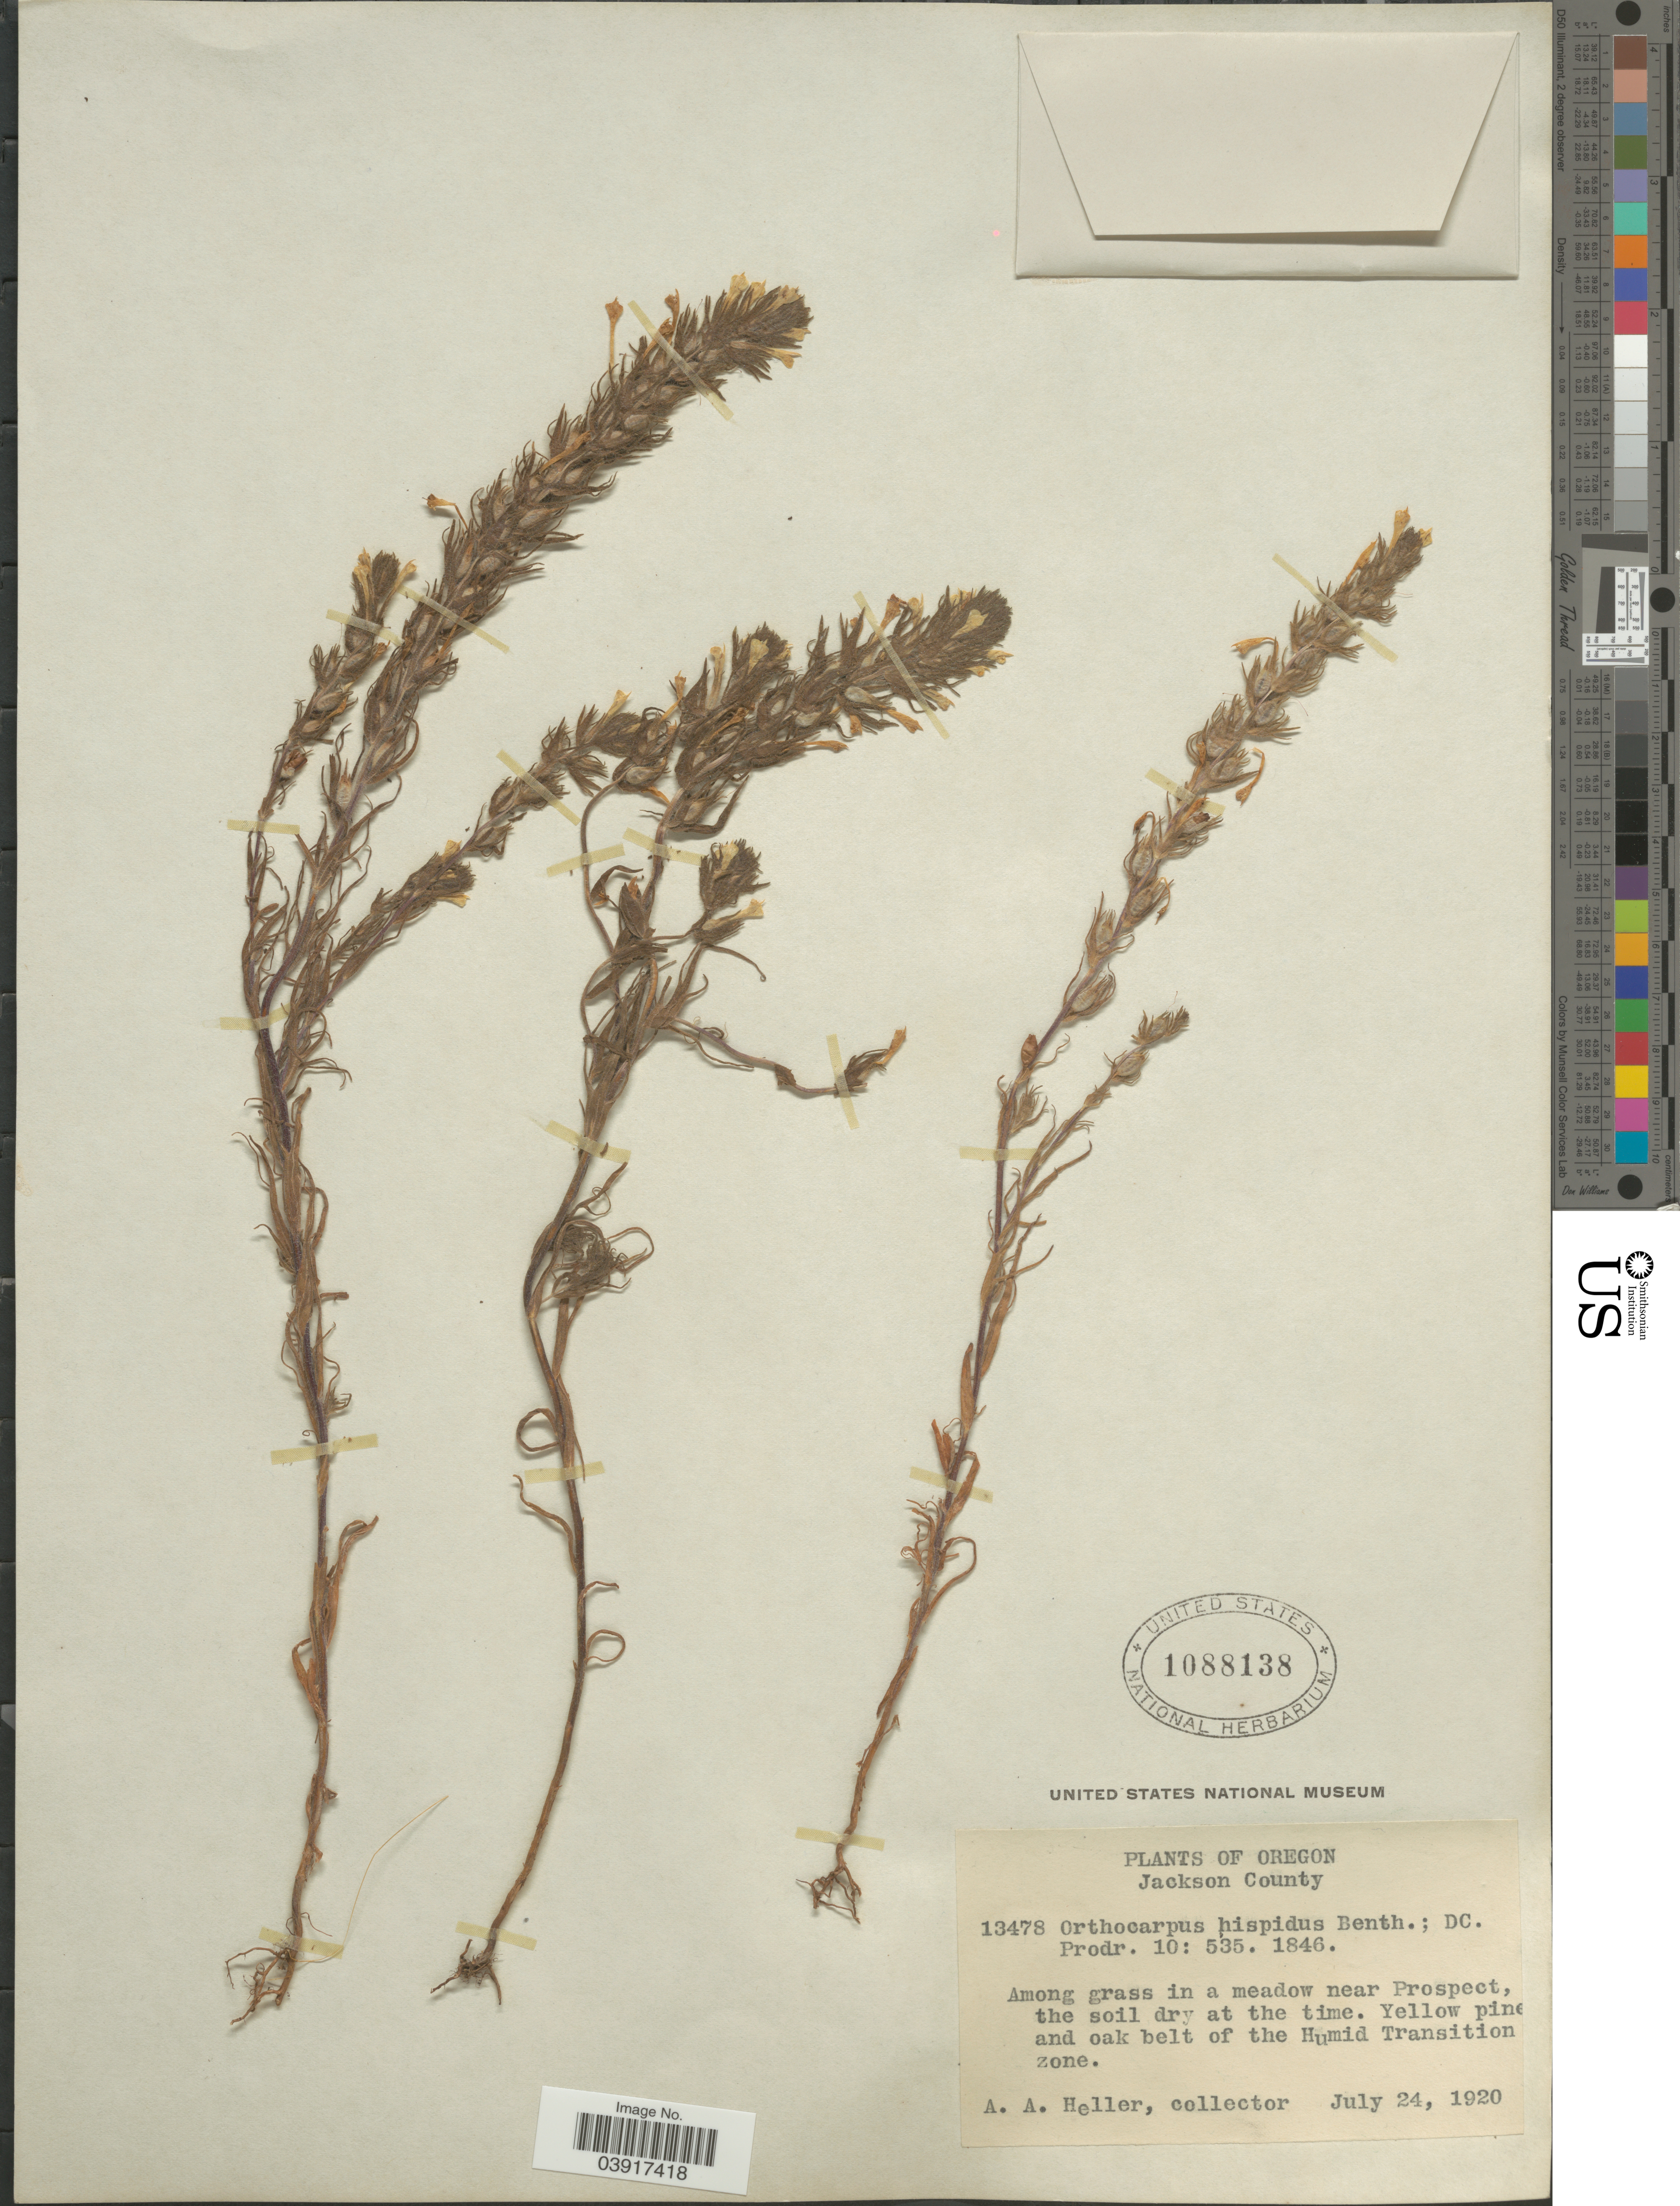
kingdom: Plantae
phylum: Tracheophyta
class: Magnoliopsida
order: Lamiales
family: Orobanchaceae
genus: Orthocarpus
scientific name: Orthocarpus hispidus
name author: Benth.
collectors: A. A. Heller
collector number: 13478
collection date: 1920-07-24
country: United States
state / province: Oregon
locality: Jackson County. Among grass in a meadow near Prospect. Yellow pine and oak belt of the Humid Transistion zone.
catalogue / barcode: US 1088138